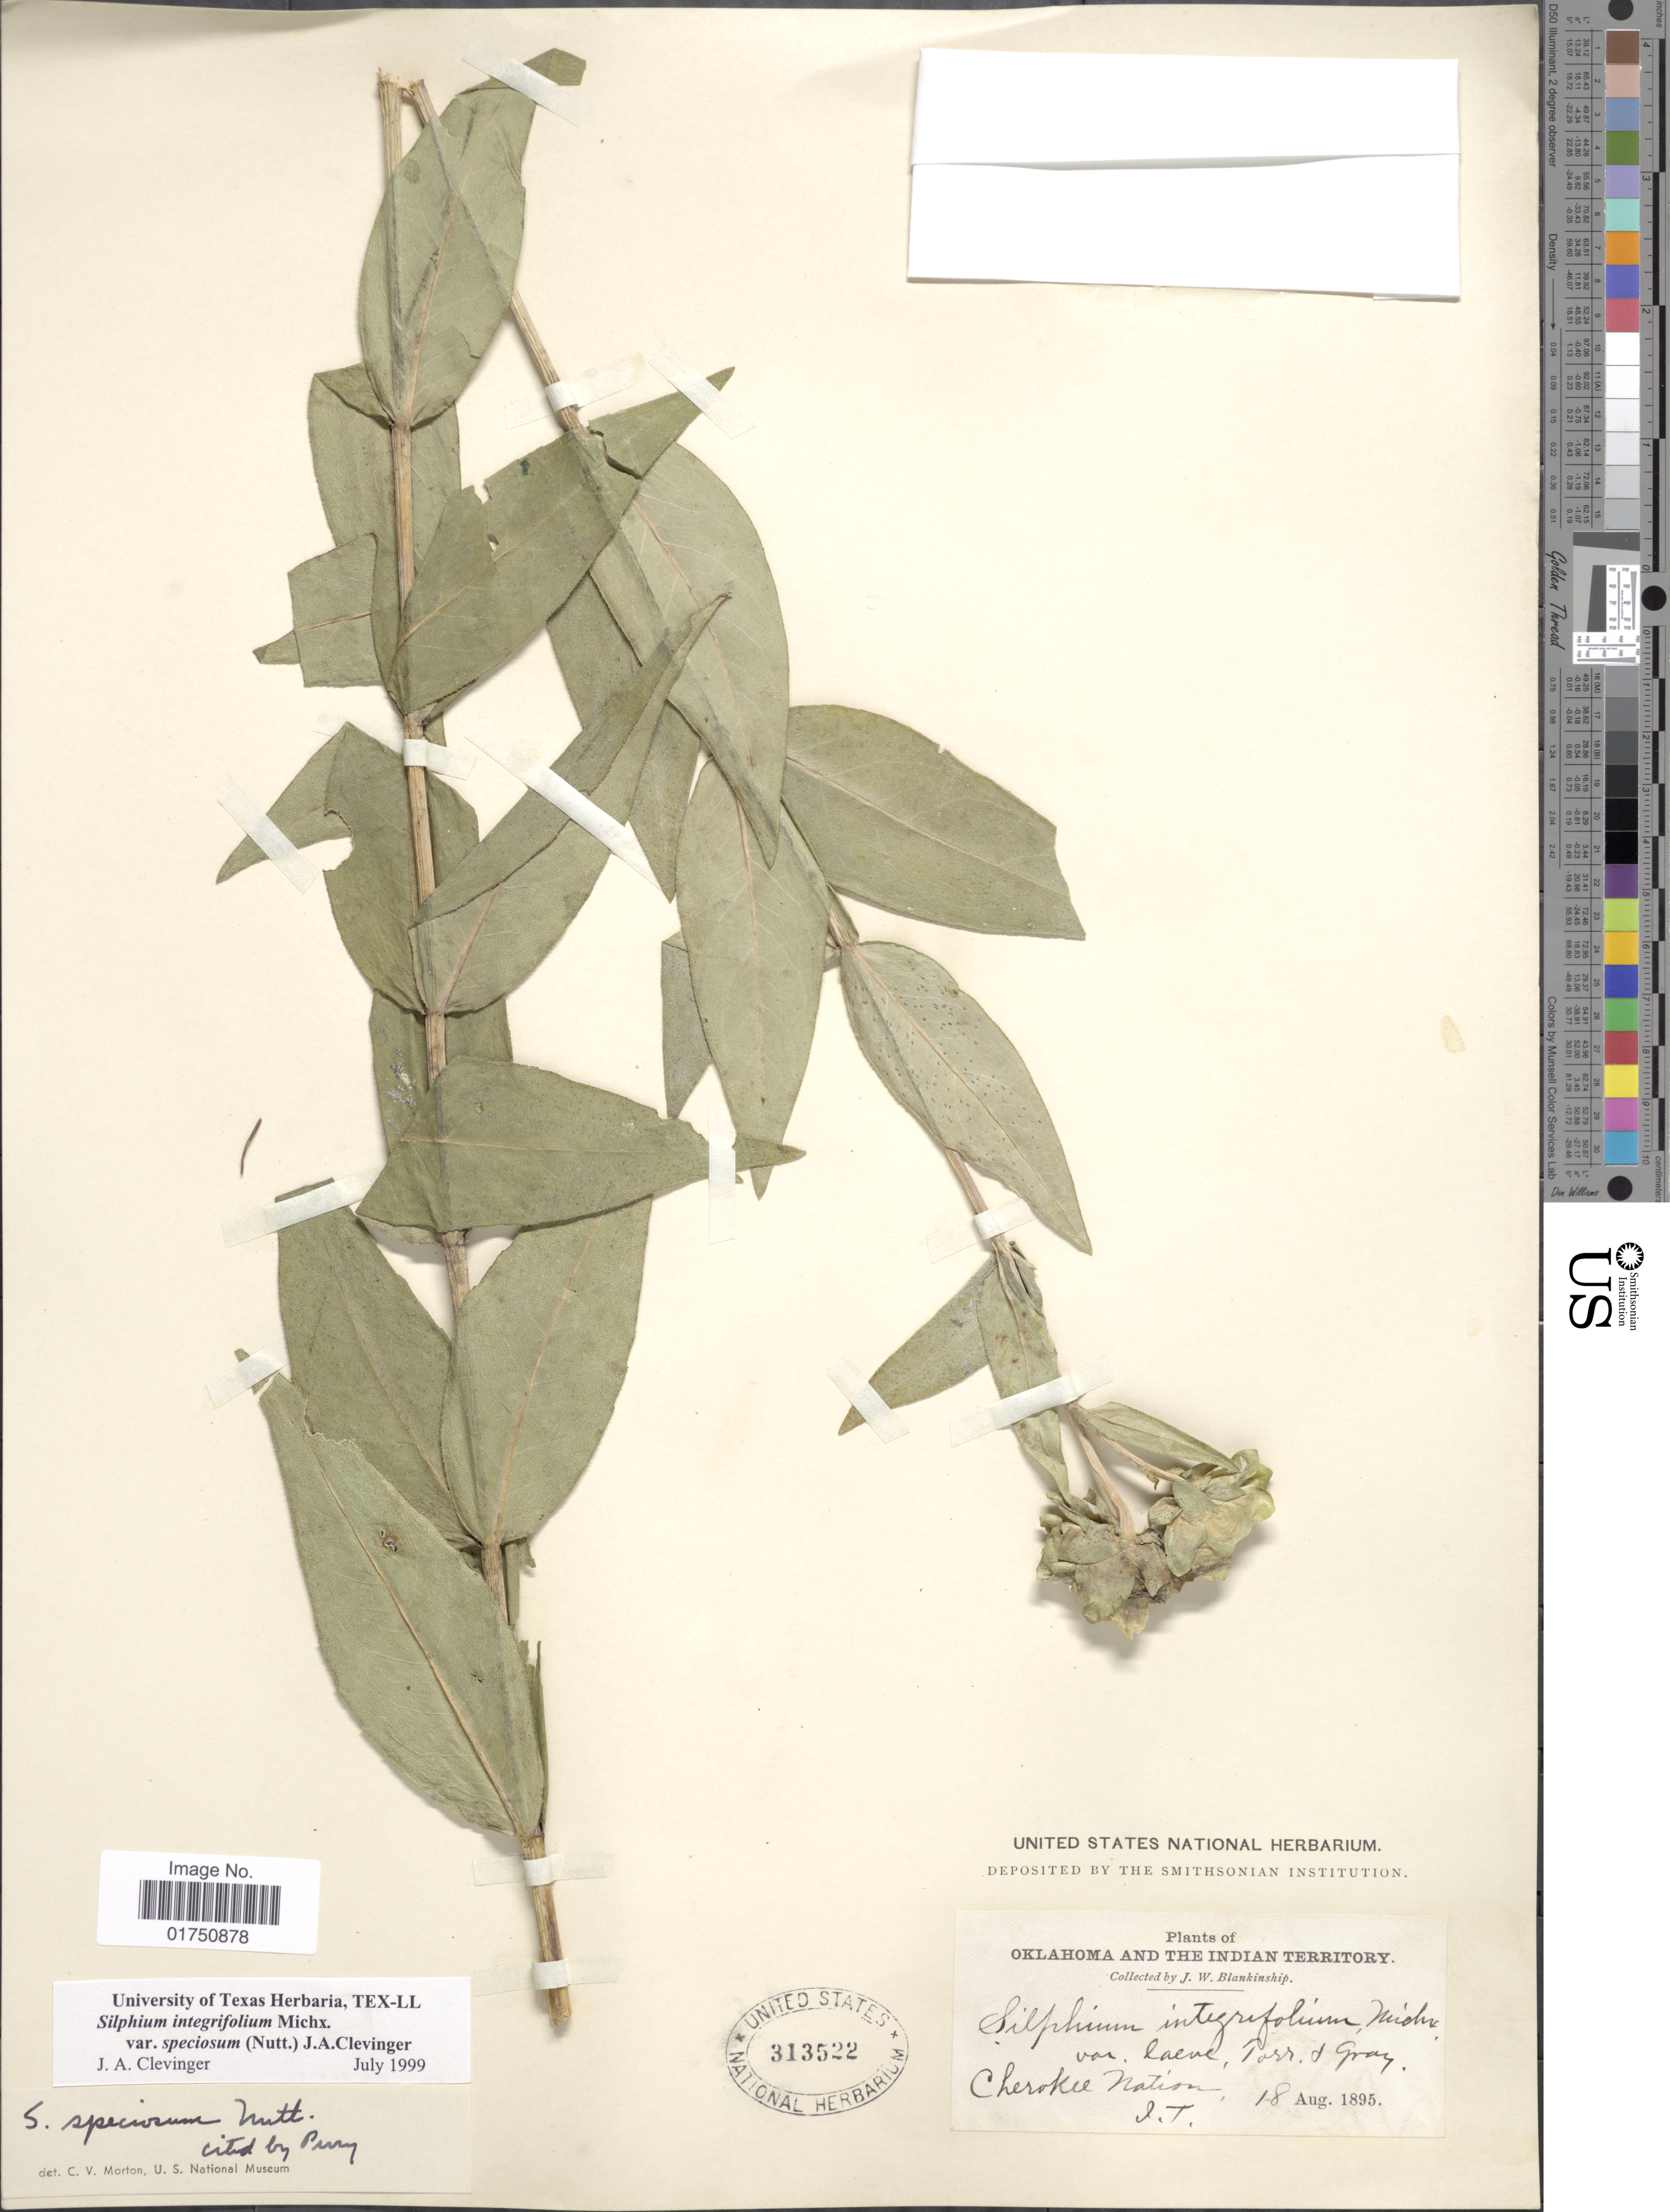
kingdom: Plantae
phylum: Tracheophyta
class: Magnoliopsida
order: Asterales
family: Asteraceae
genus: Silphium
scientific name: Silphium speciosum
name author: Nutt.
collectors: J. W. Blankinship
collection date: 1895-08-01/1895-08-08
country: United States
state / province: Oklahoma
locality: Oklahoma and the Indian Territory. Cherokee Nation, I.T.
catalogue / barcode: US 313522